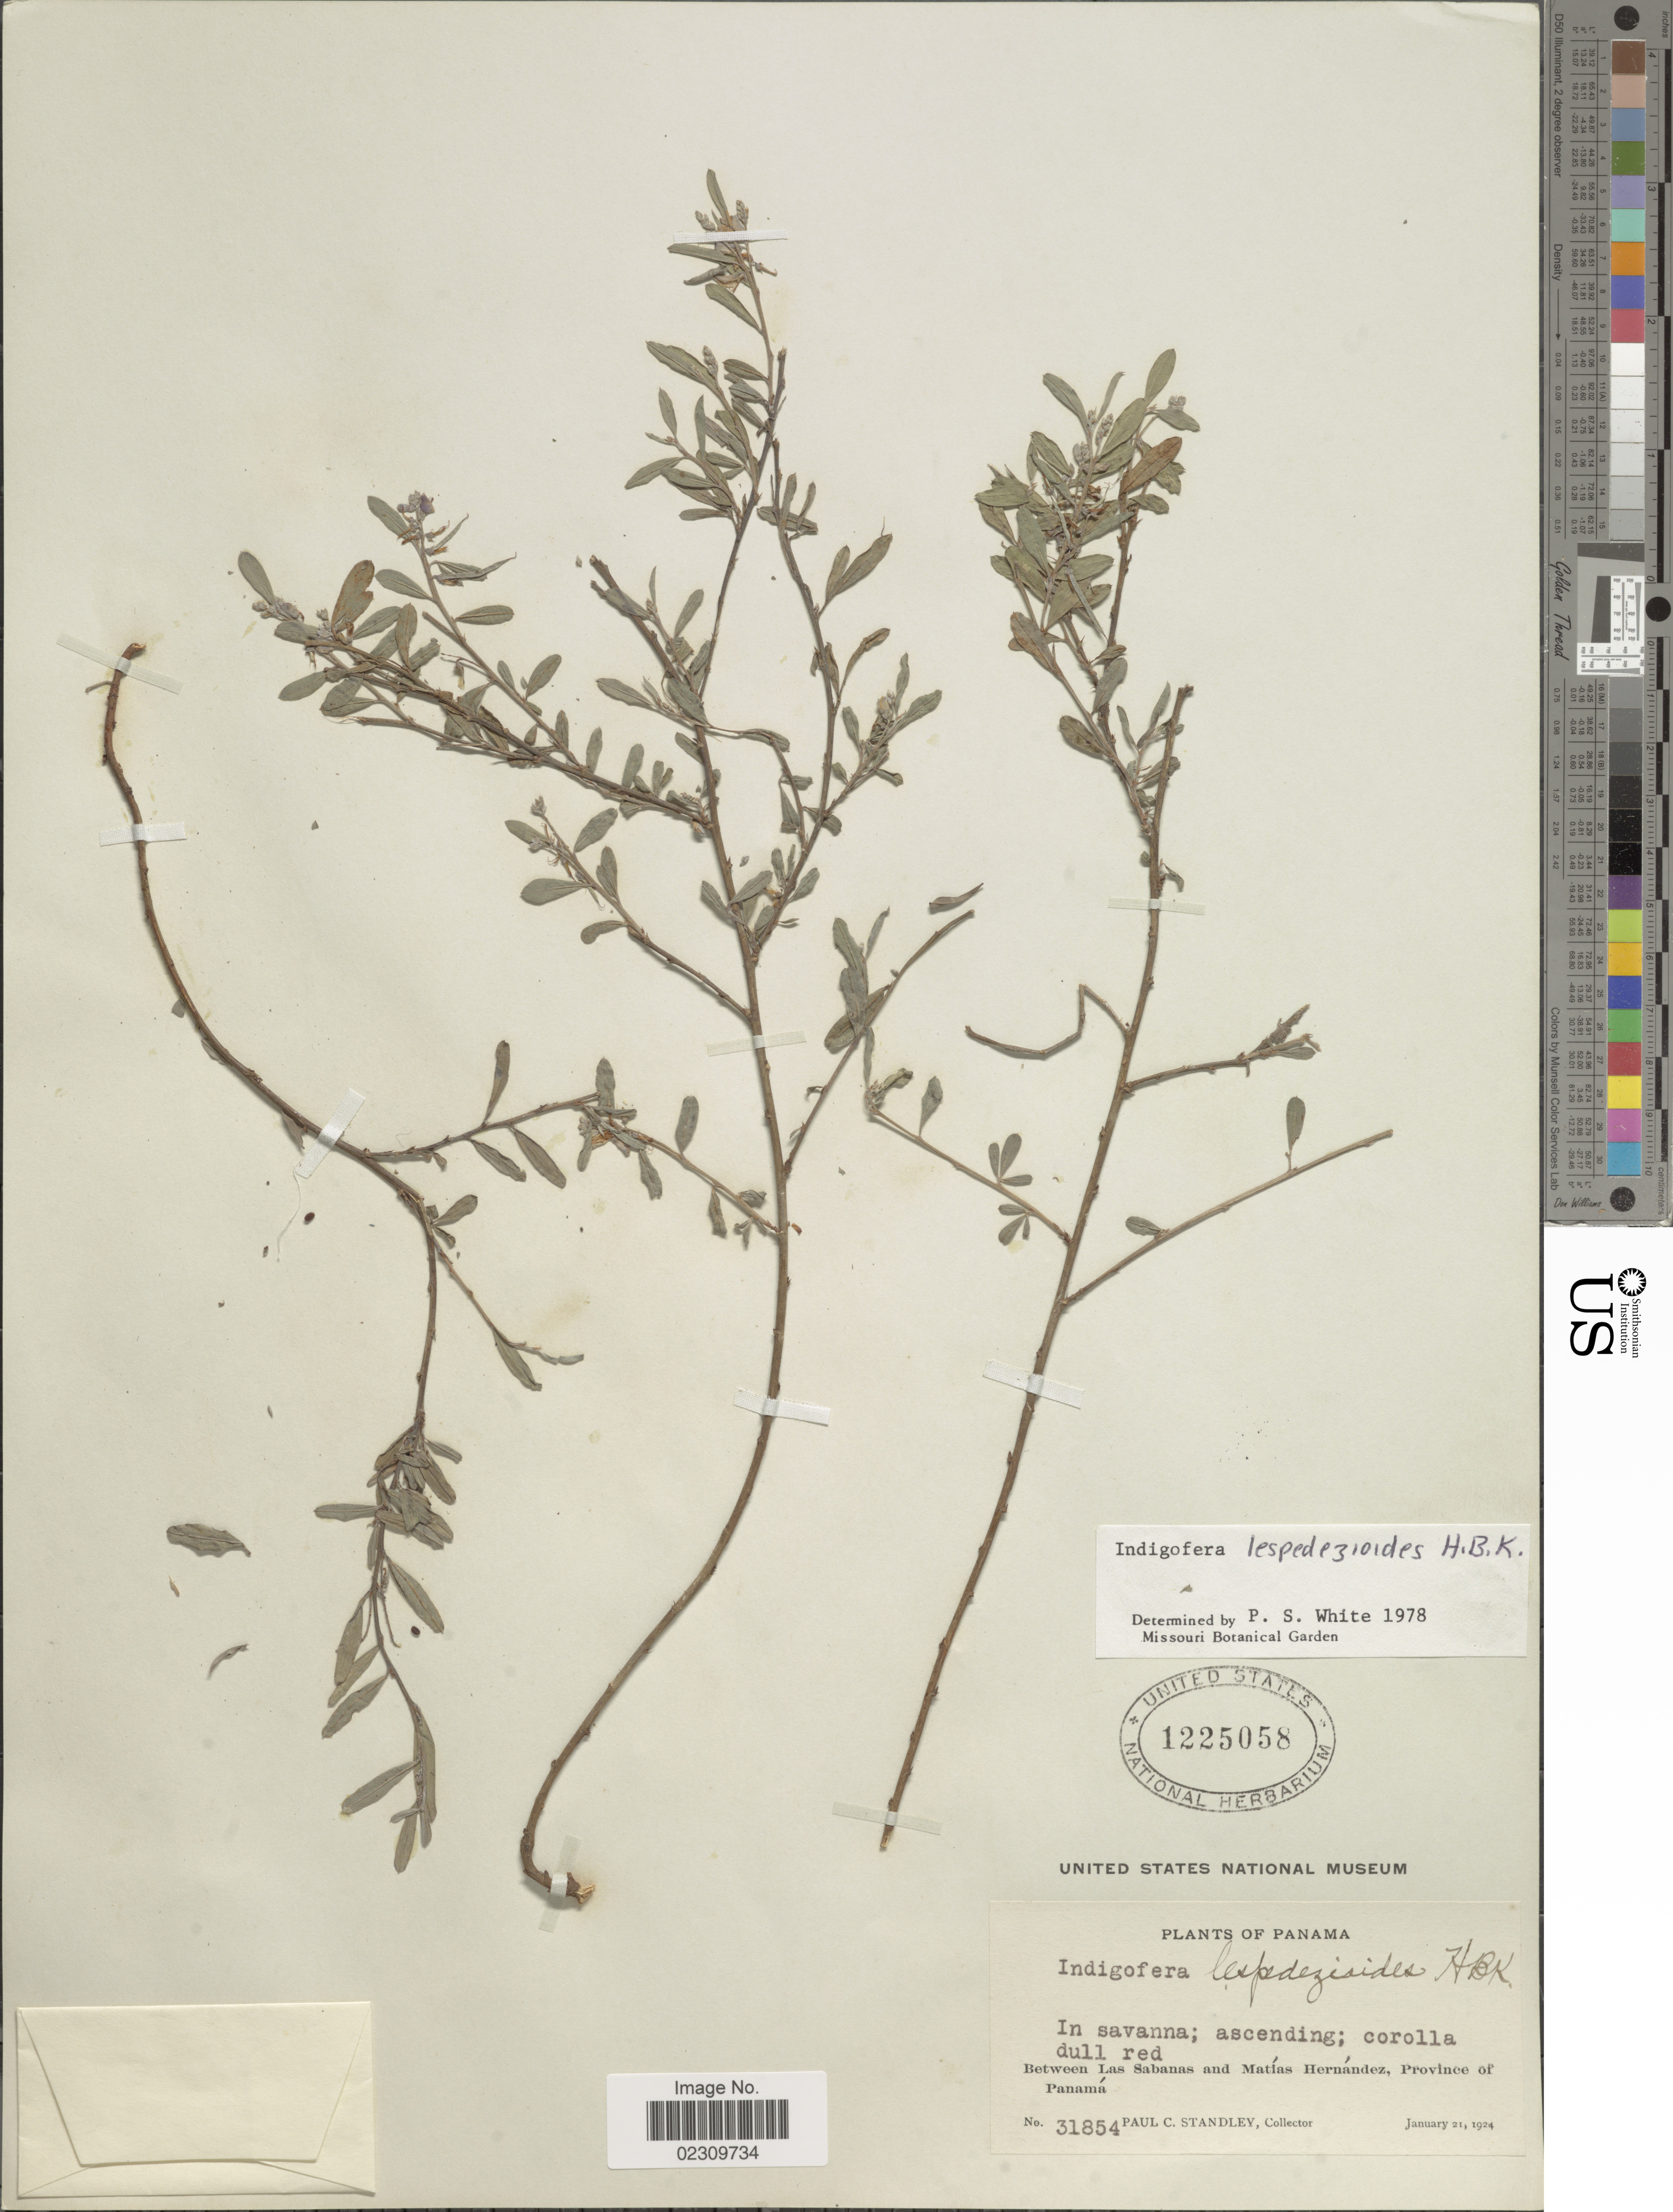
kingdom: Plantae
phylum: Tracheophyta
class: Magnoliopsida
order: Fabales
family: Fabaceae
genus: Indigofera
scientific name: Indigofera lespedezioides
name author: Kunth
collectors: P. C. Standley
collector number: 31854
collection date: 1924-01-21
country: Panama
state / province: Panamá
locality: Between Las Sabanas and Matias Hernandez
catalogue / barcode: US 1225058